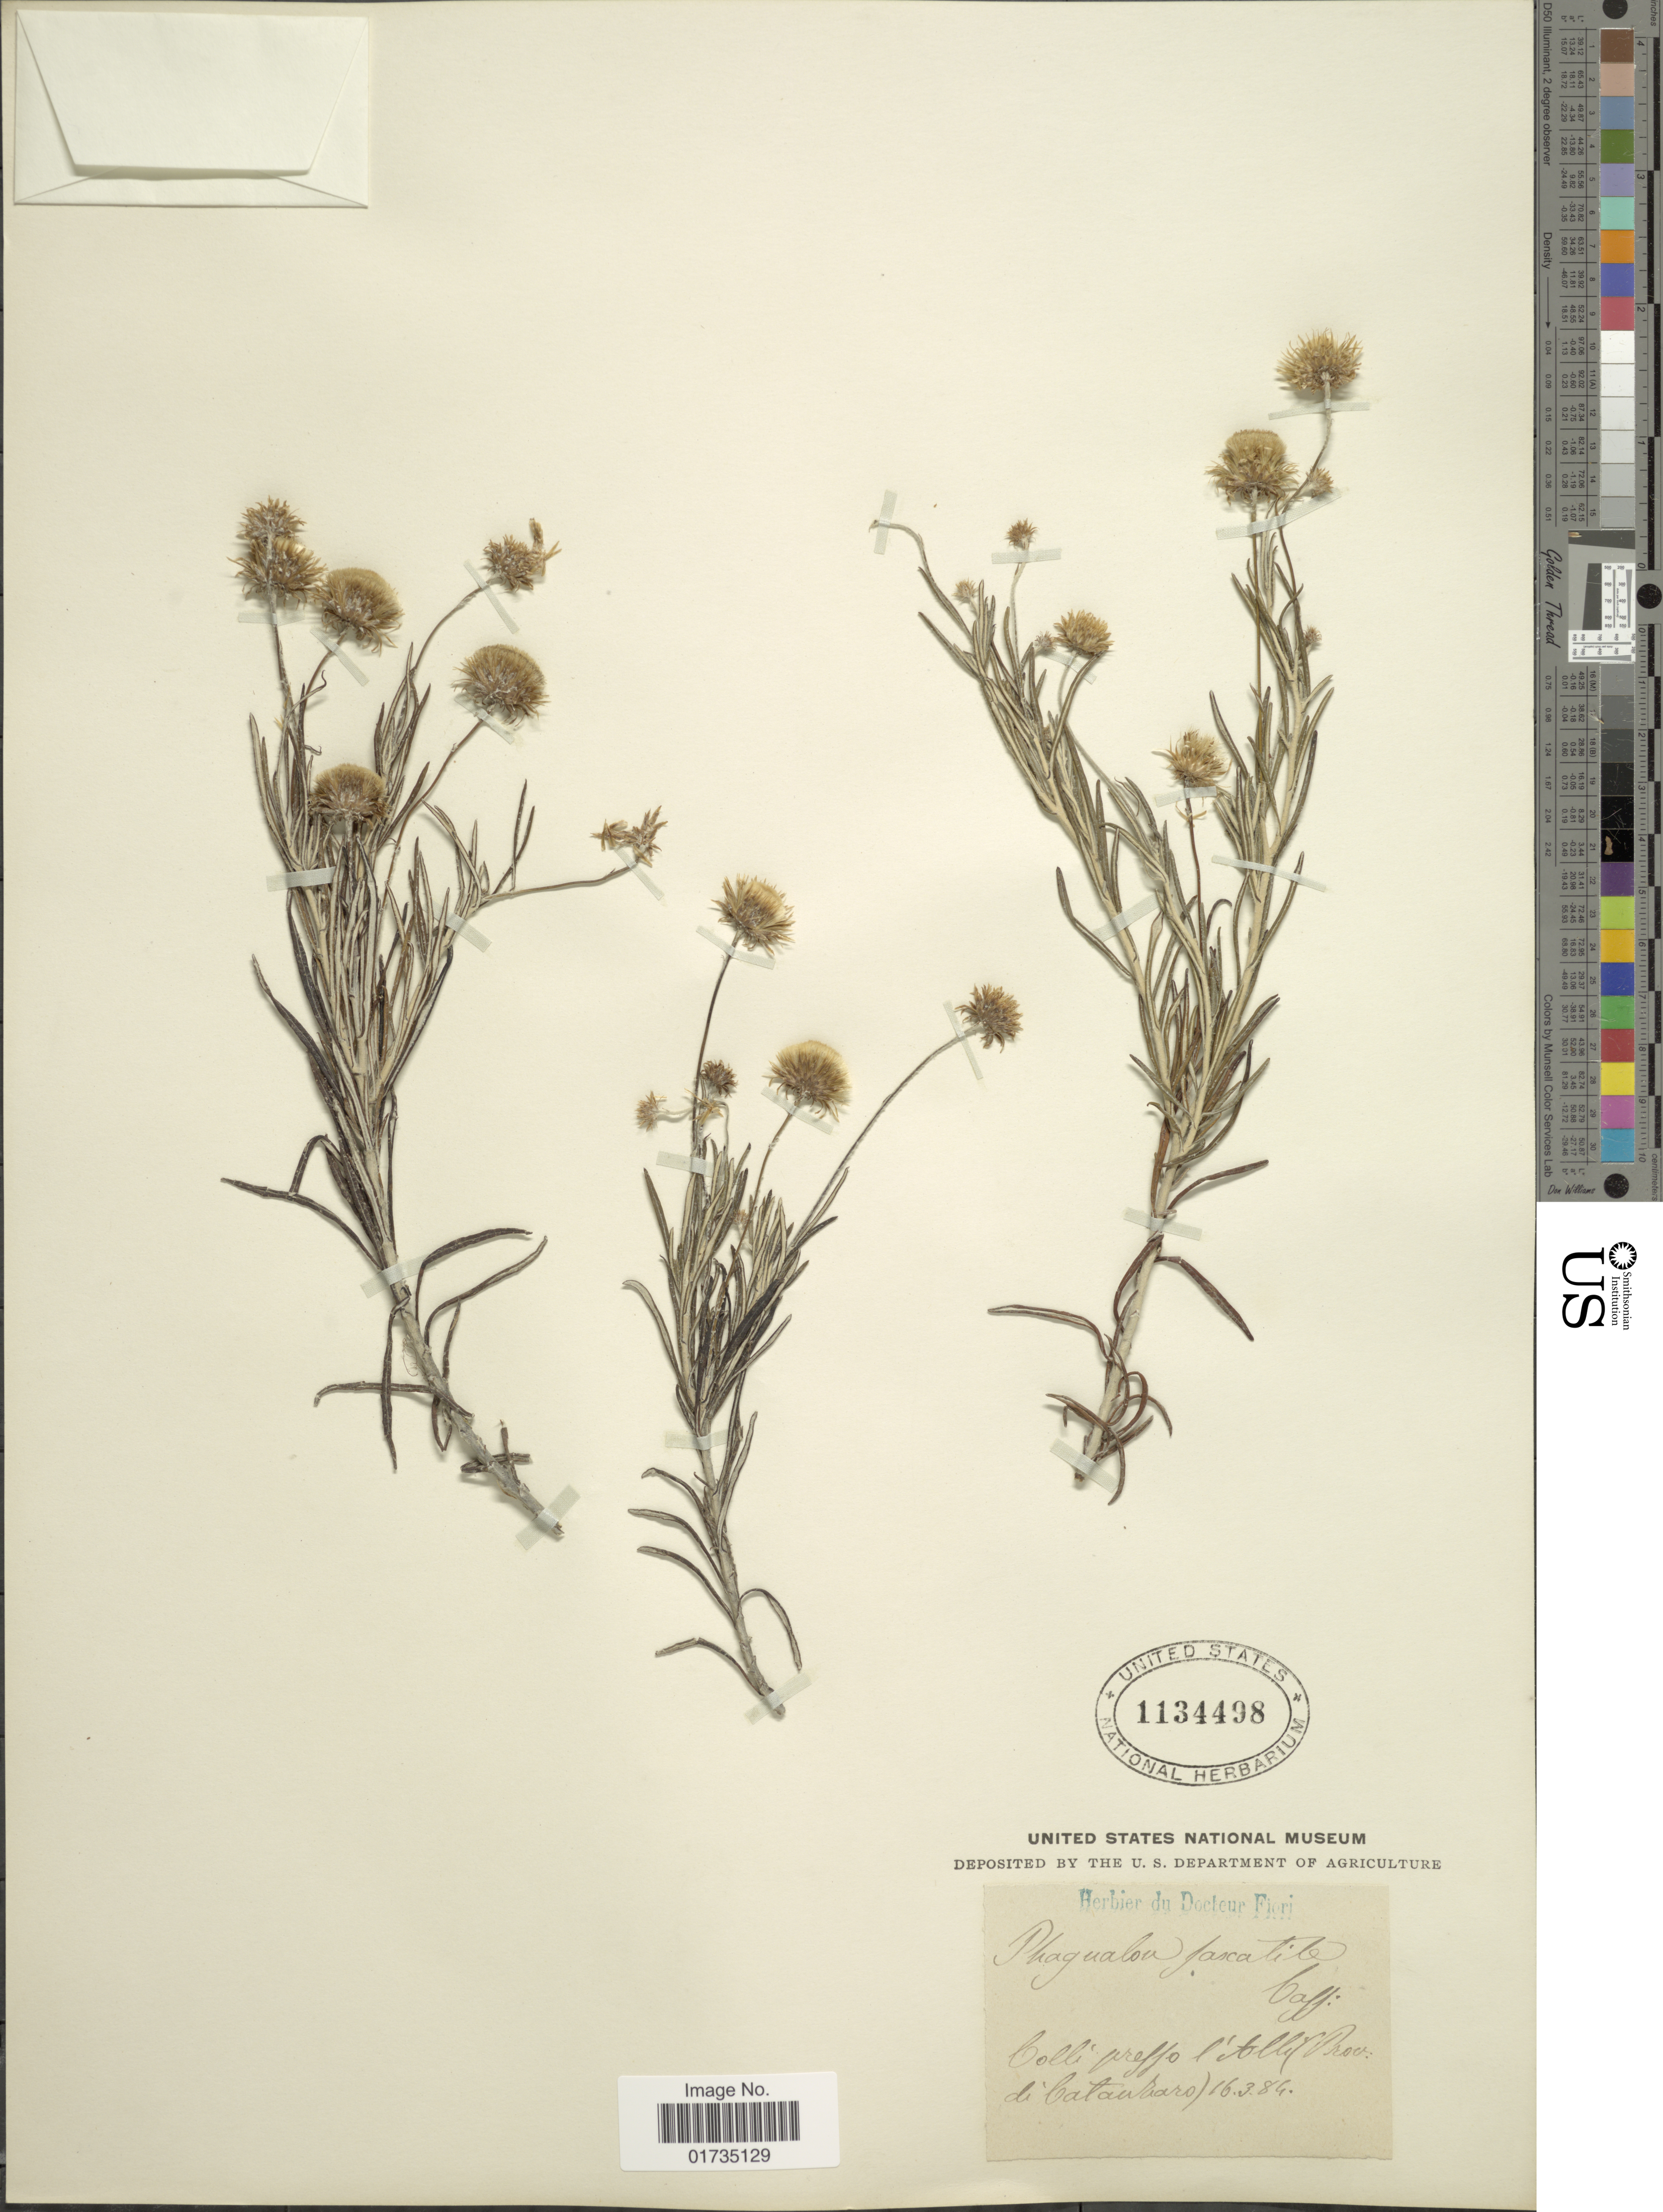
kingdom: Plantae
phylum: Tracheophyta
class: Magnoliopsida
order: Asterales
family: Asteraceae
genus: Phagnalon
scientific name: Phagnalon saxatile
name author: Cass.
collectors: ex herb. Dr. Fieri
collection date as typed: Transcribed d/m/y: 16/3/84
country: Italy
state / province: Calabria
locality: Colli preffo líolly Prov. de Catanbara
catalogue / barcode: US 1134498